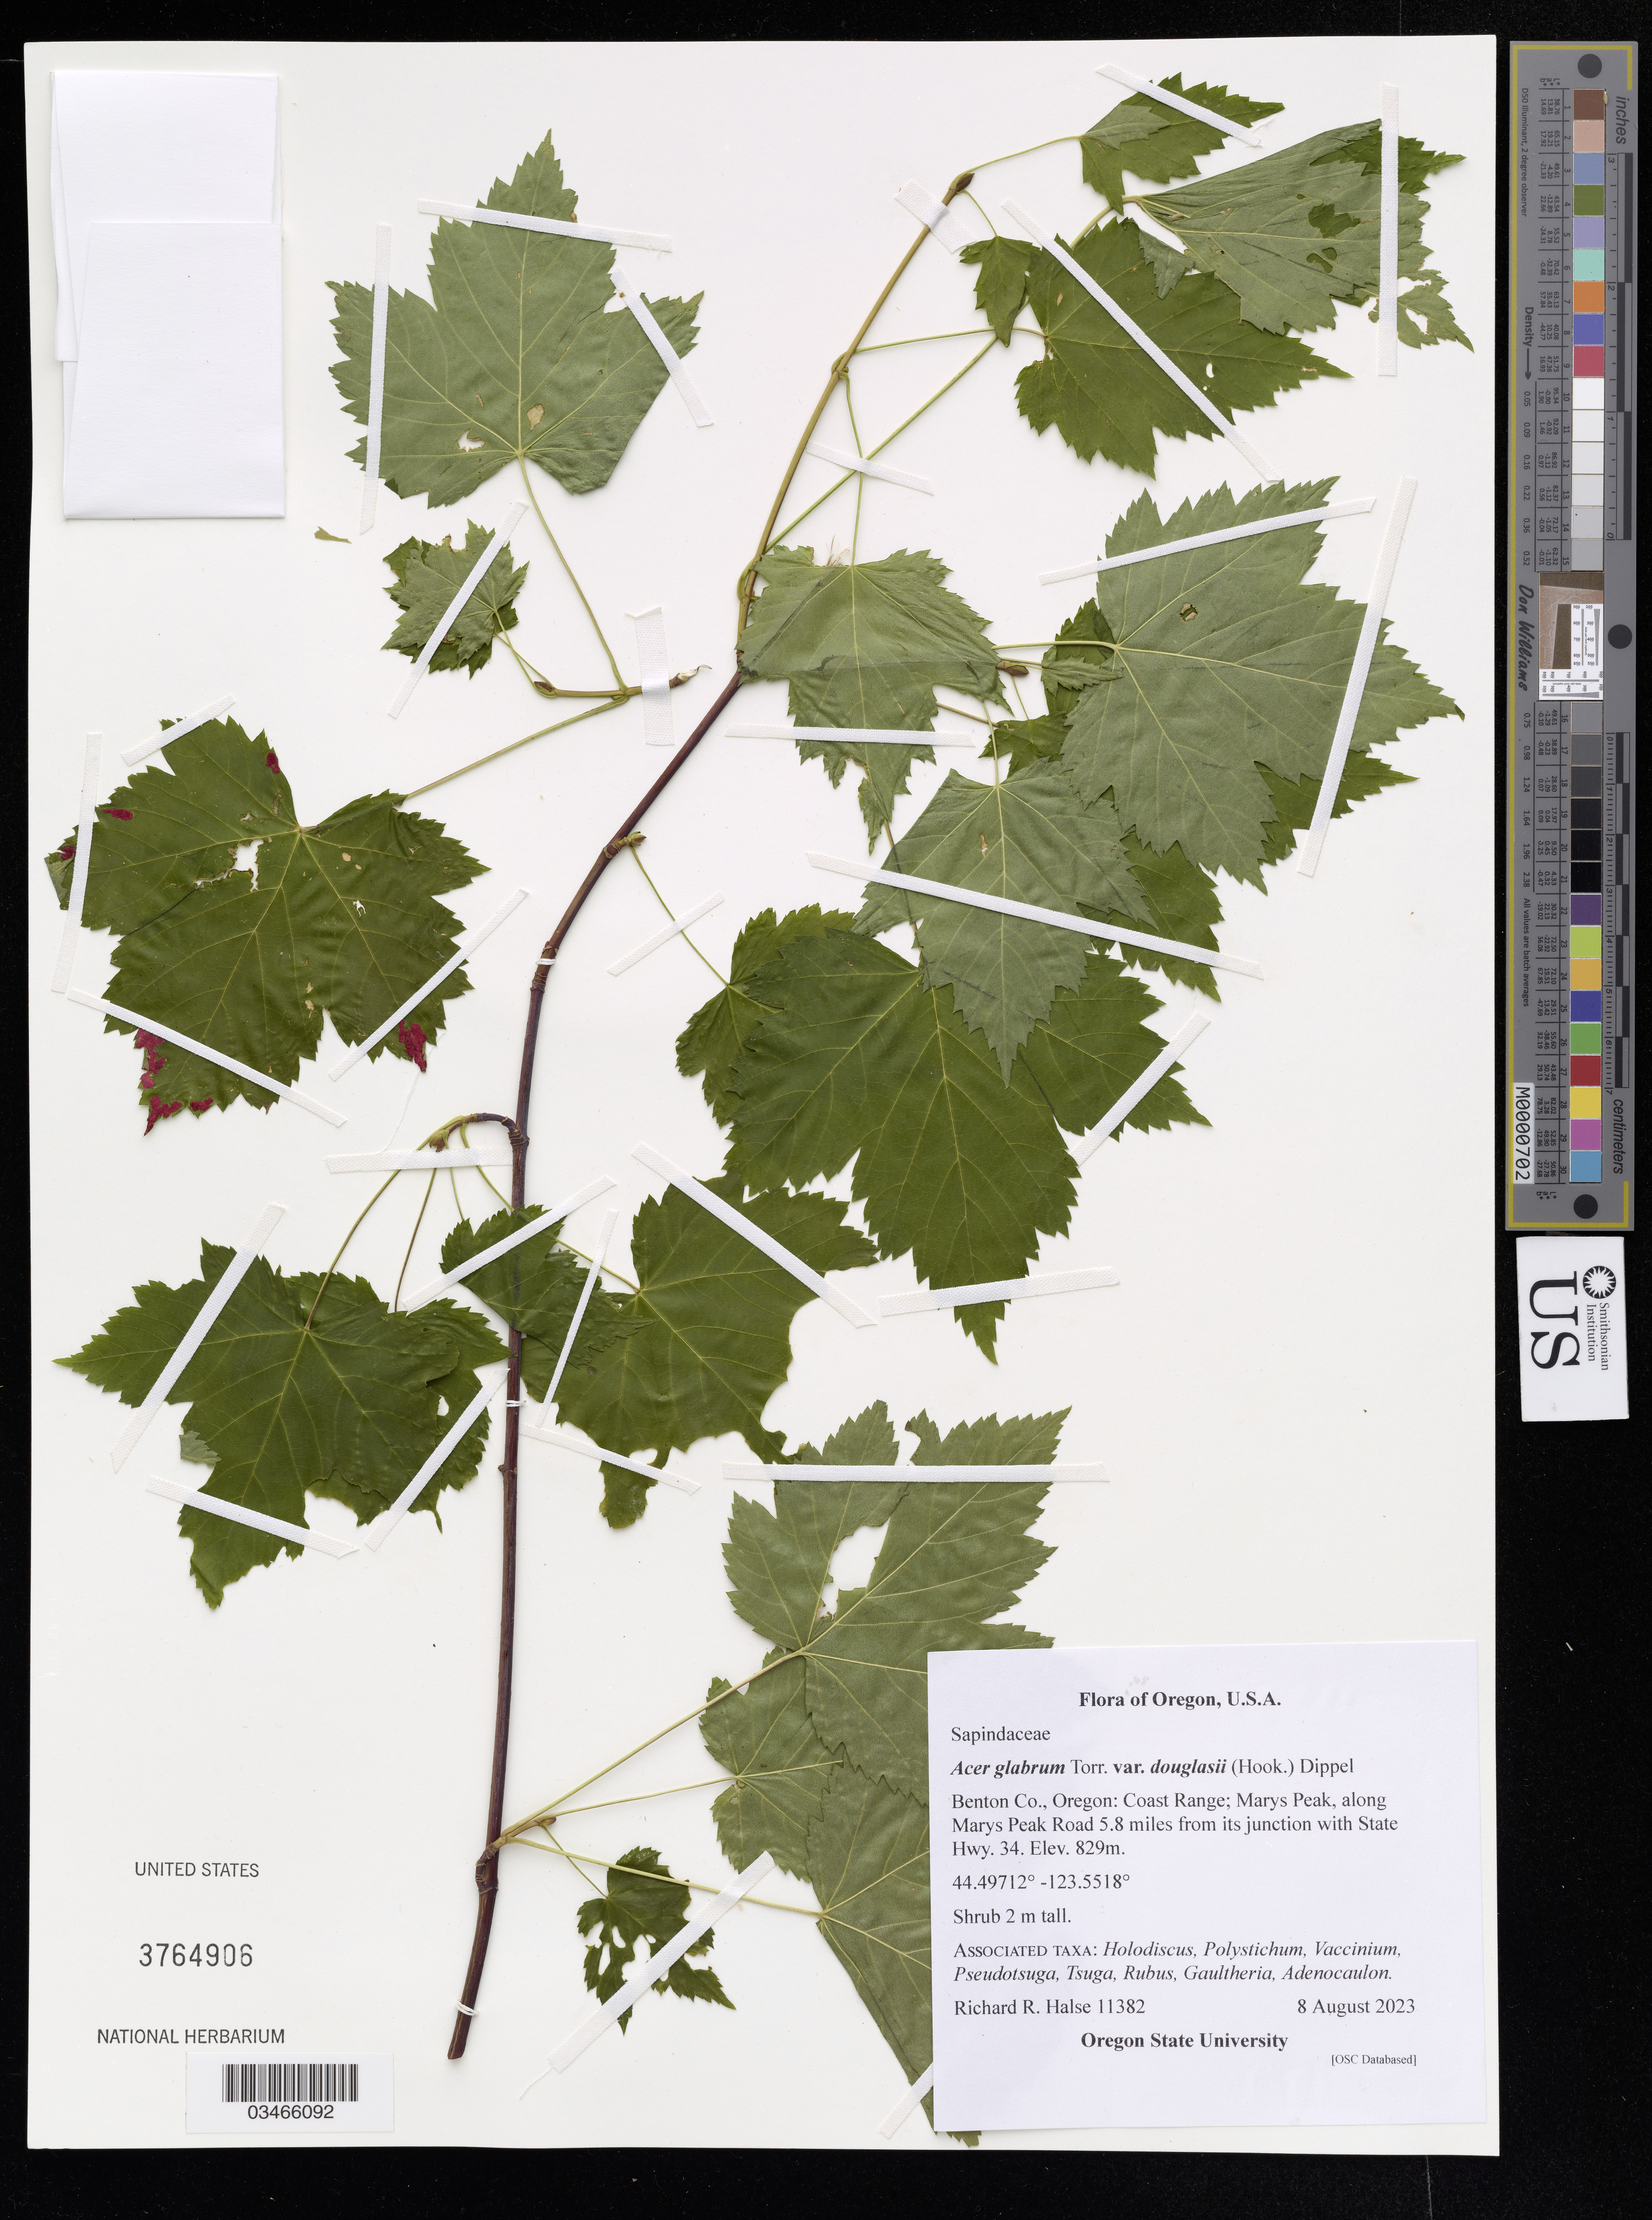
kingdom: Plantae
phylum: Tracheophyta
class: Magnoliopsida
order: Sapindales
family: Sapindaceae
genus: Acer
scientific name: Acer glabrum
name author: Torr.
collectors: R. Halse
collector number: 11382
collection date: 2023-08-08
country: United States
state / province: Oregon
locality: U.S.A. Benton Co., Oregon: Coast Range; Marys Peak, along Marys Peak Road 5.8 miles from its junction with State Hwy. 34.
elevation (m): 829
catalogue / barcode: US 3764906